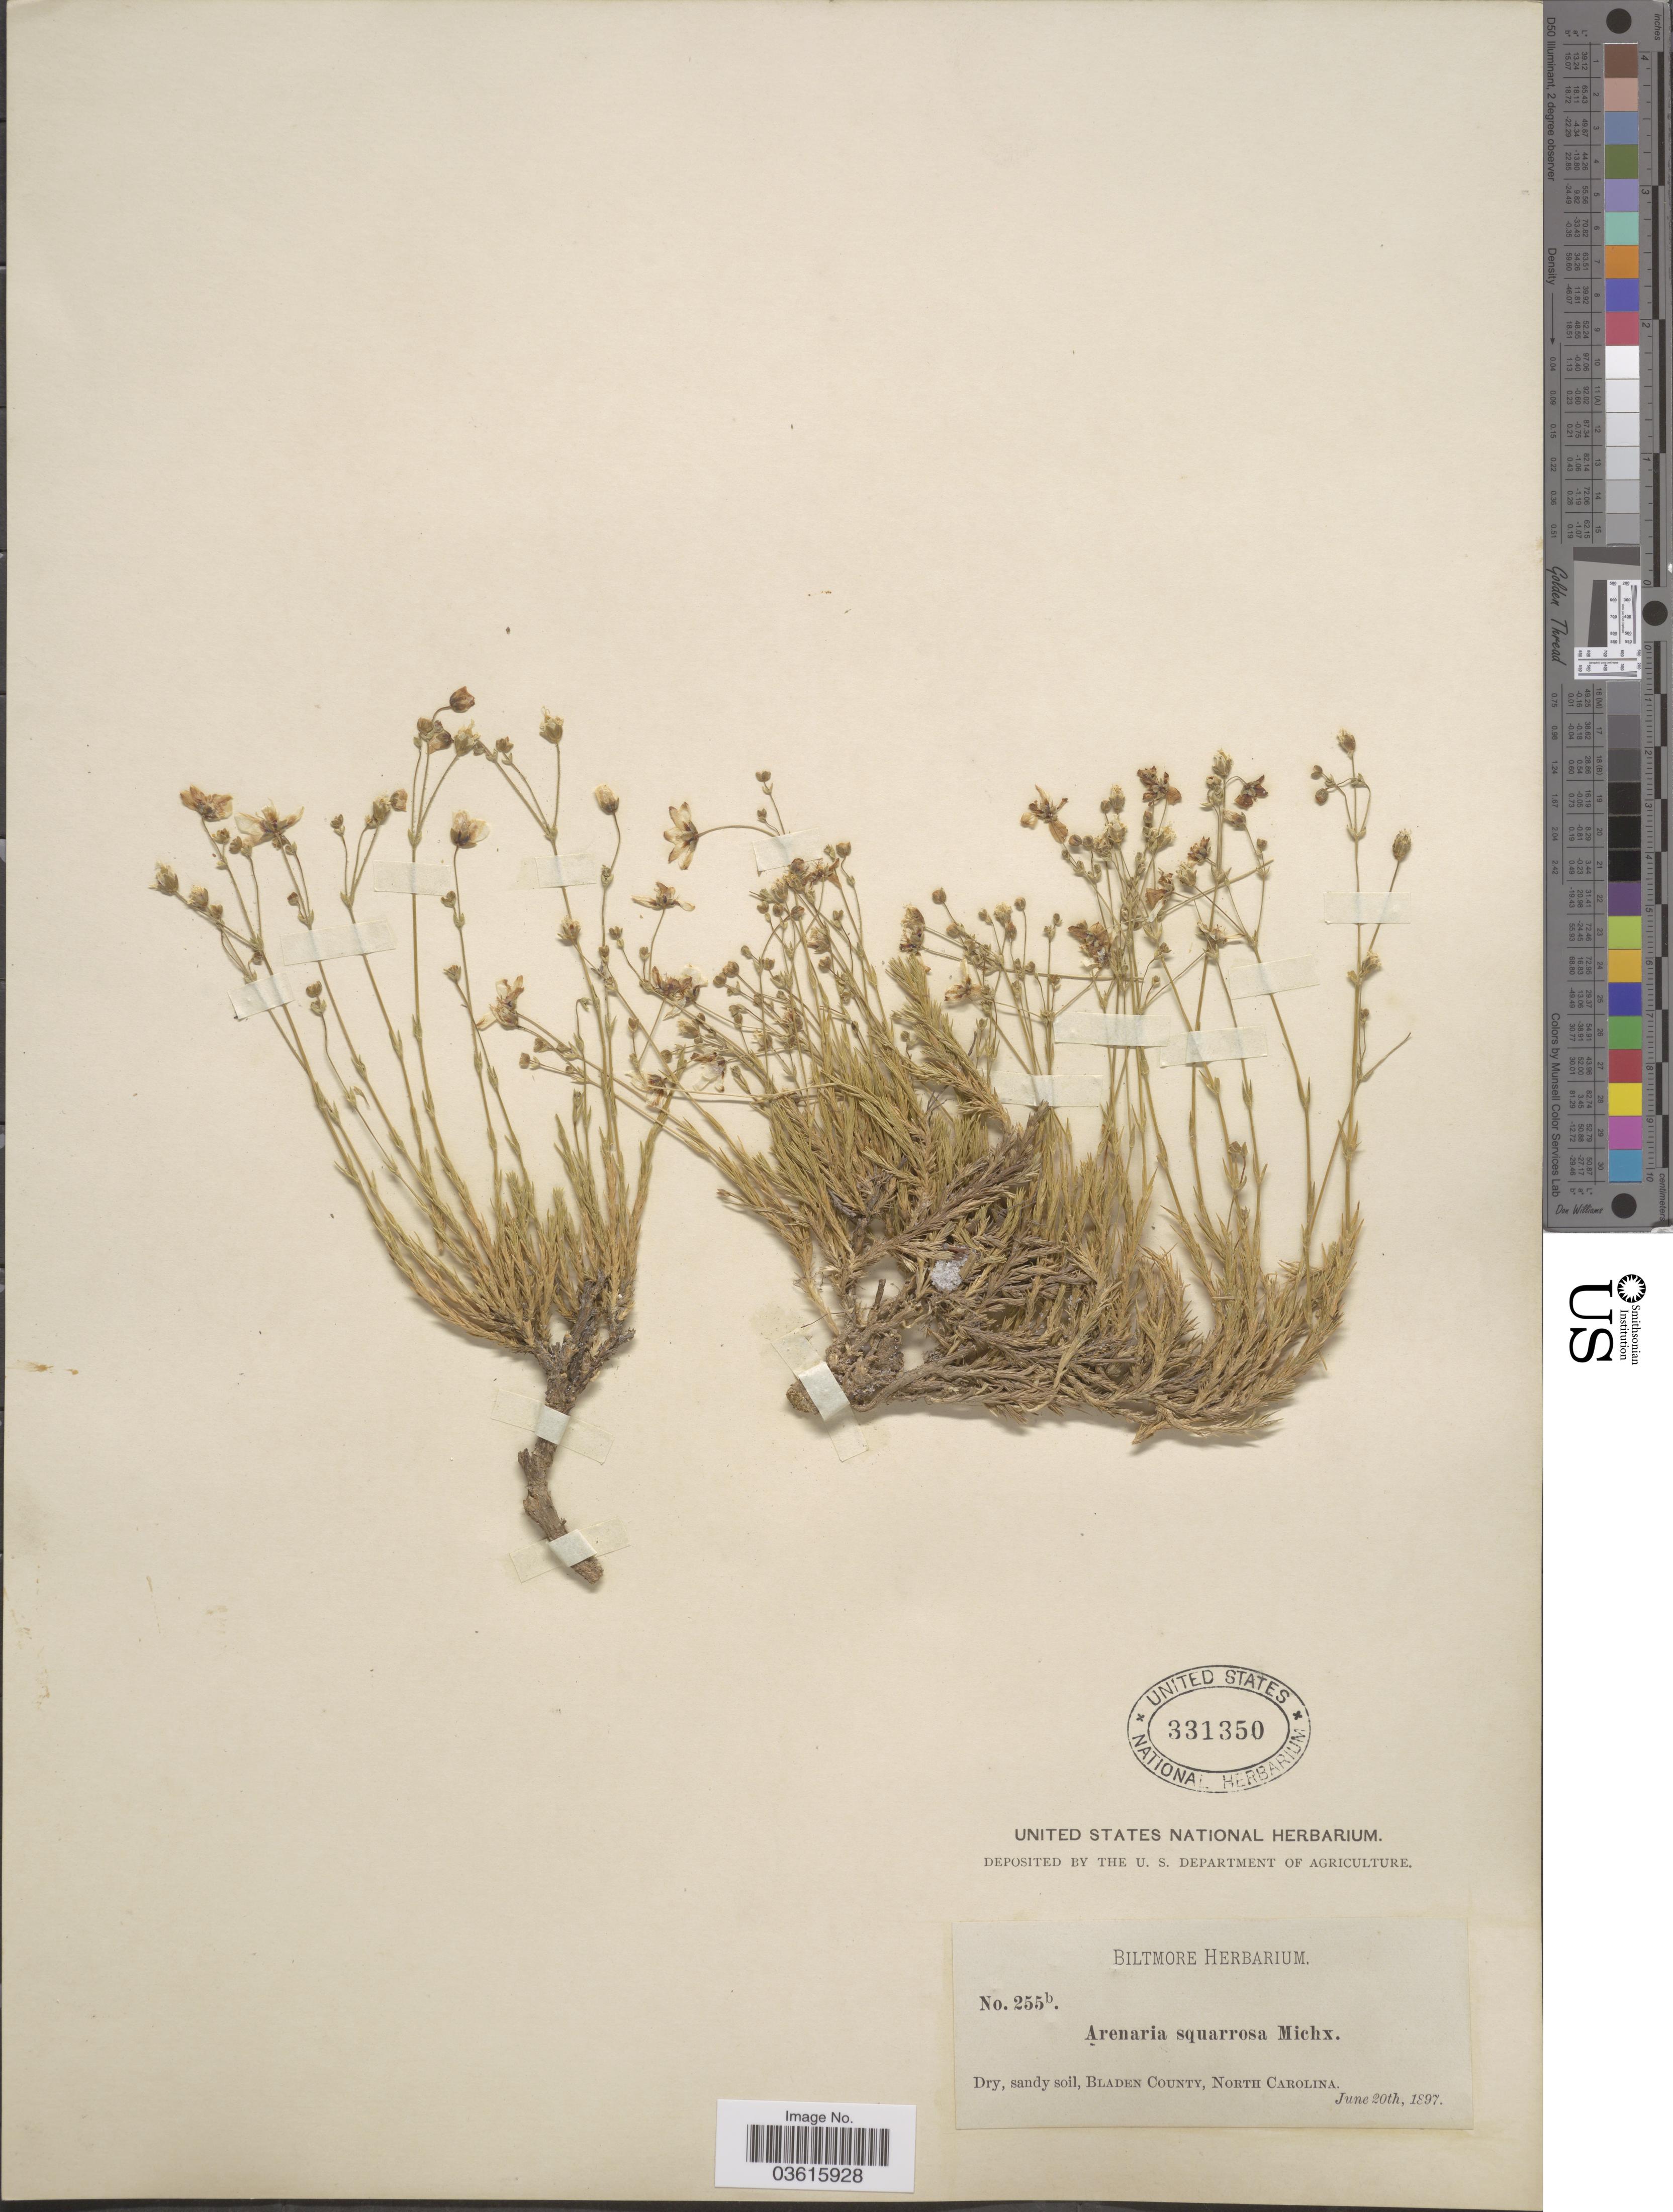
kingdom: Plantae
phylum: Tracheophyta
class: Magnoliopsida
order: Caryophyllales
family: Caryophyllaceae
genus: Minuartia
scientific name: Minuartia caroliniana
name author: (Walter) Mattf.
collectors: ex herb. Biltmore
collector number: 255b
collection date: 1897-06-20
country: United States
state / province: North Carolina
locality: Dry, sandy soil, Bladen County.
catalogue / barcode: US 331350